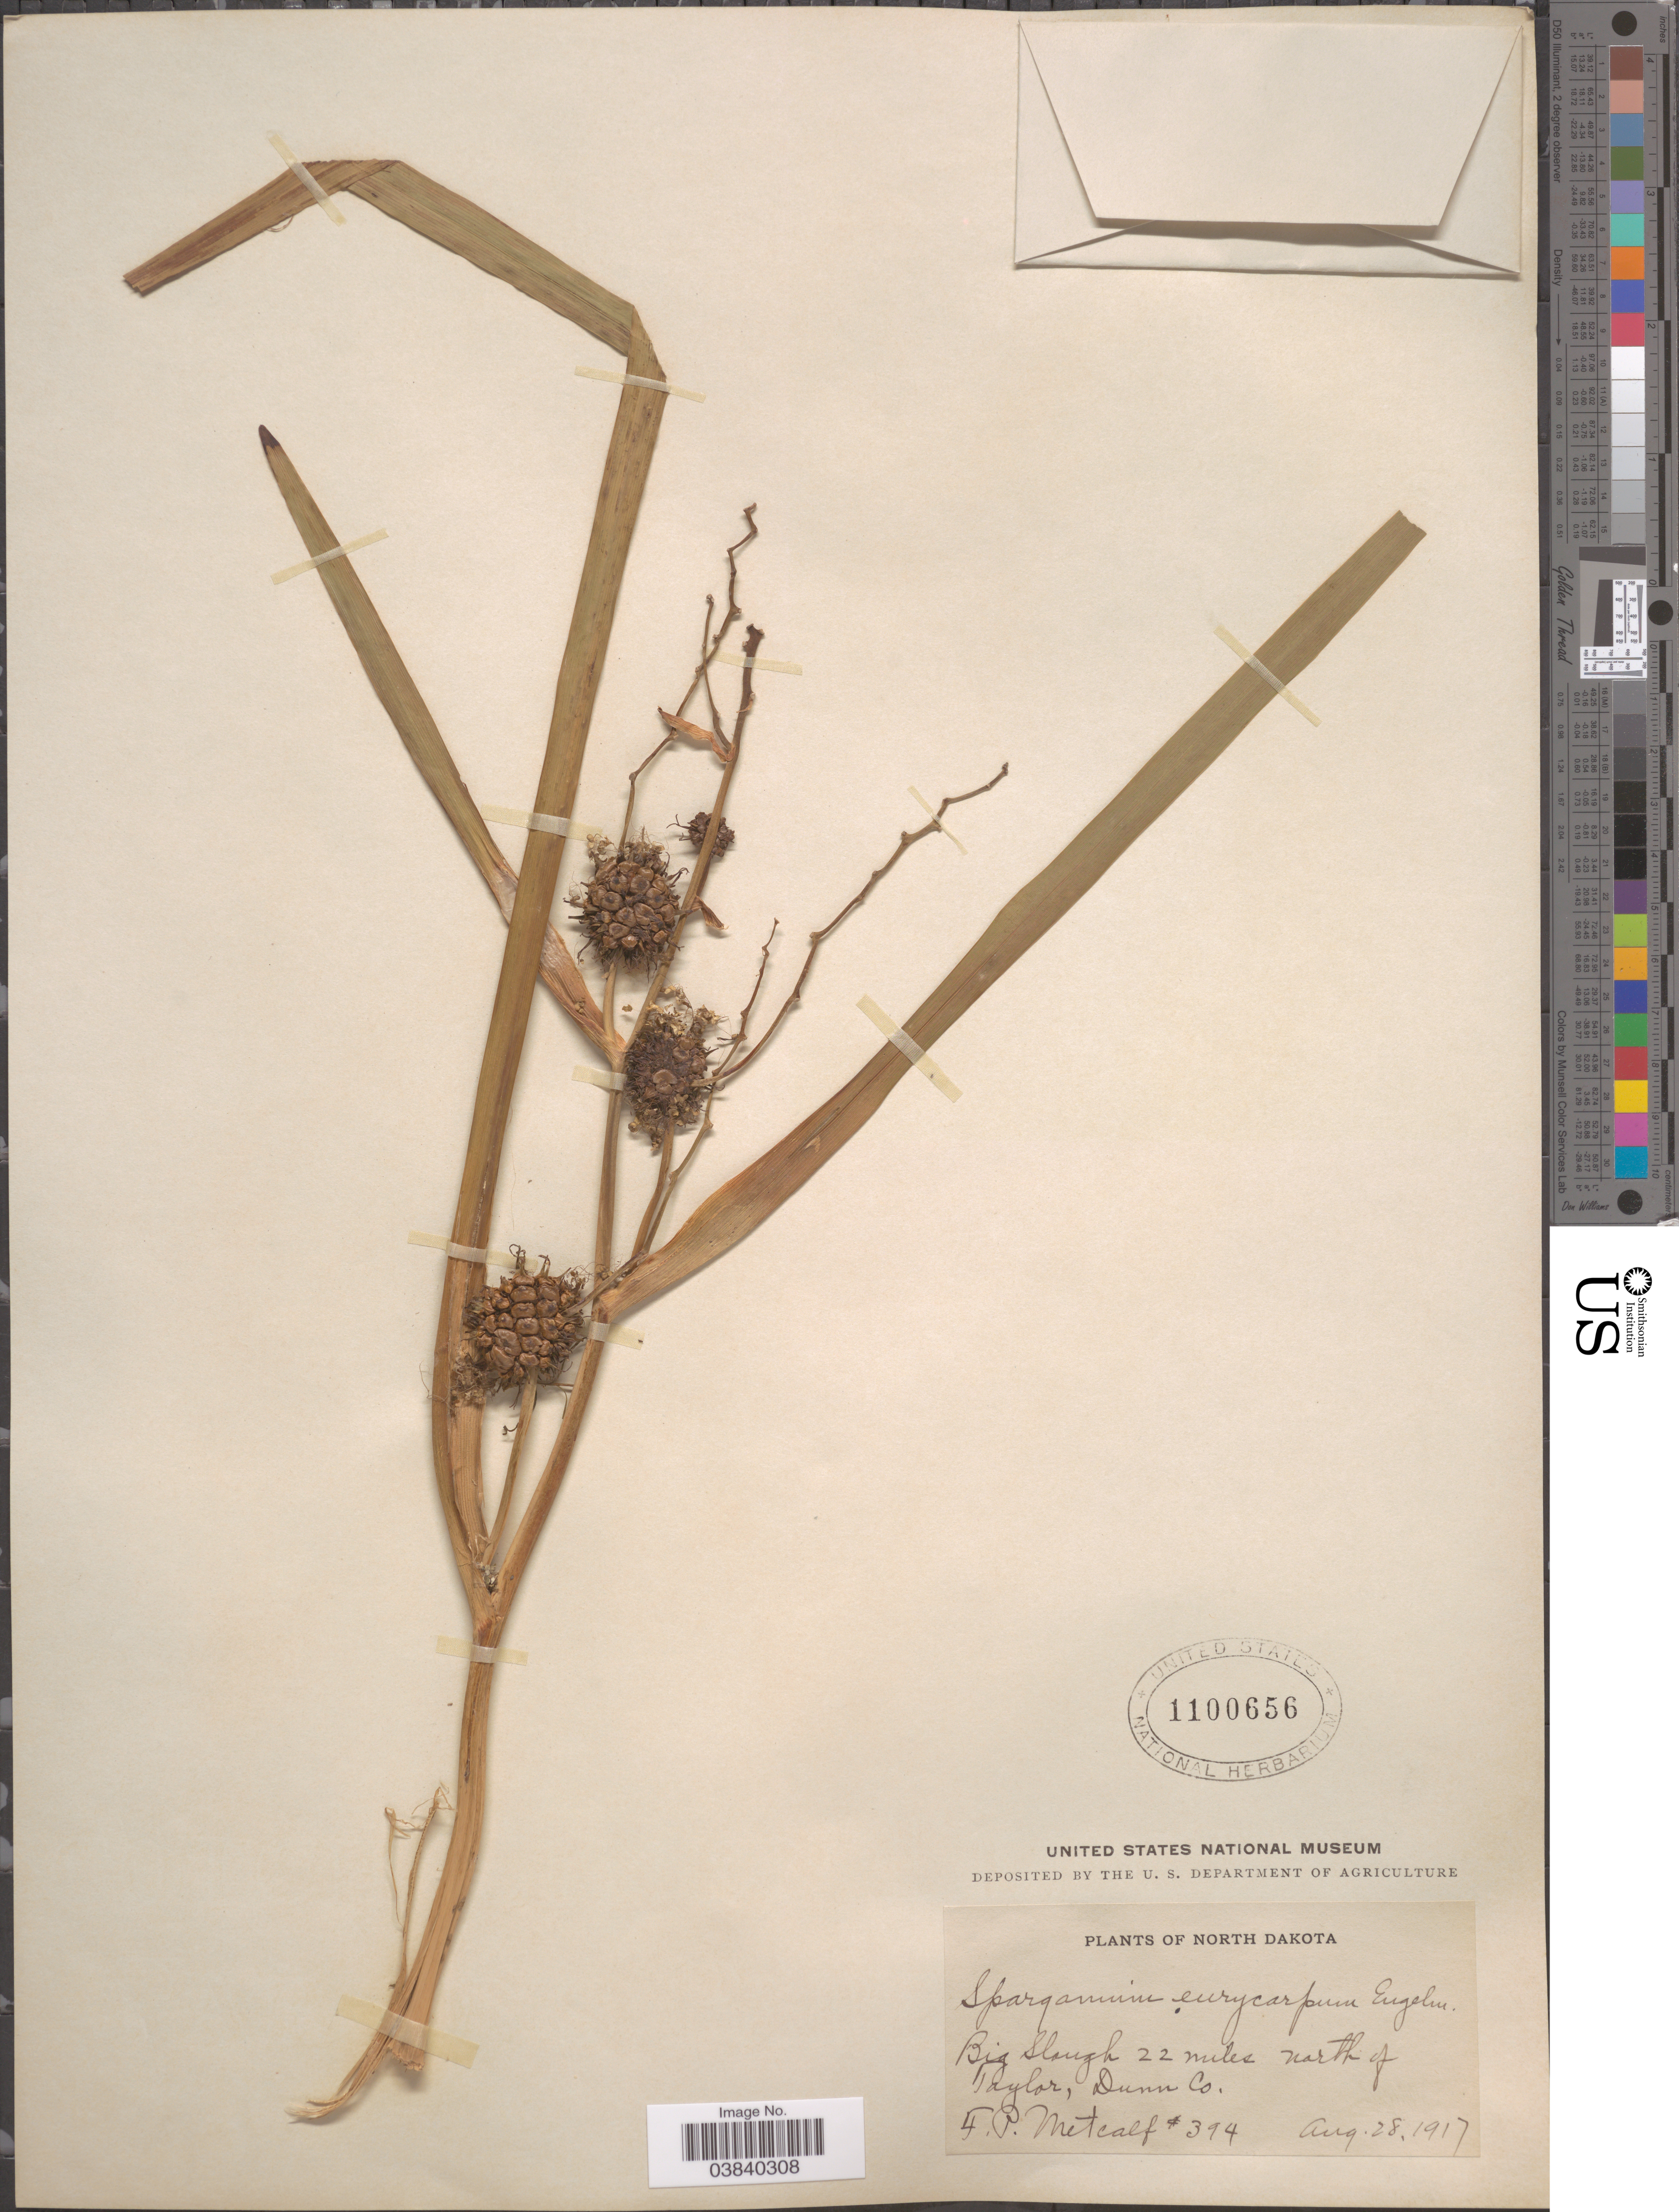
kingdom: Plantae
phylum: Tracheophyta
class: Liliopsida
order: Poales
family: Typhaceae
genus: Sparganium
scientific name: Sparganium eurycarpum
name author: Engelm.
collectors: F. Metcalf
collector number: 394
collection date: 1917-08-28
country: United States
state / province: North Dakota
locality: Big Slough 22 miles north of Taylor, Dunn Co.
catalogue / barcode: US 1100656